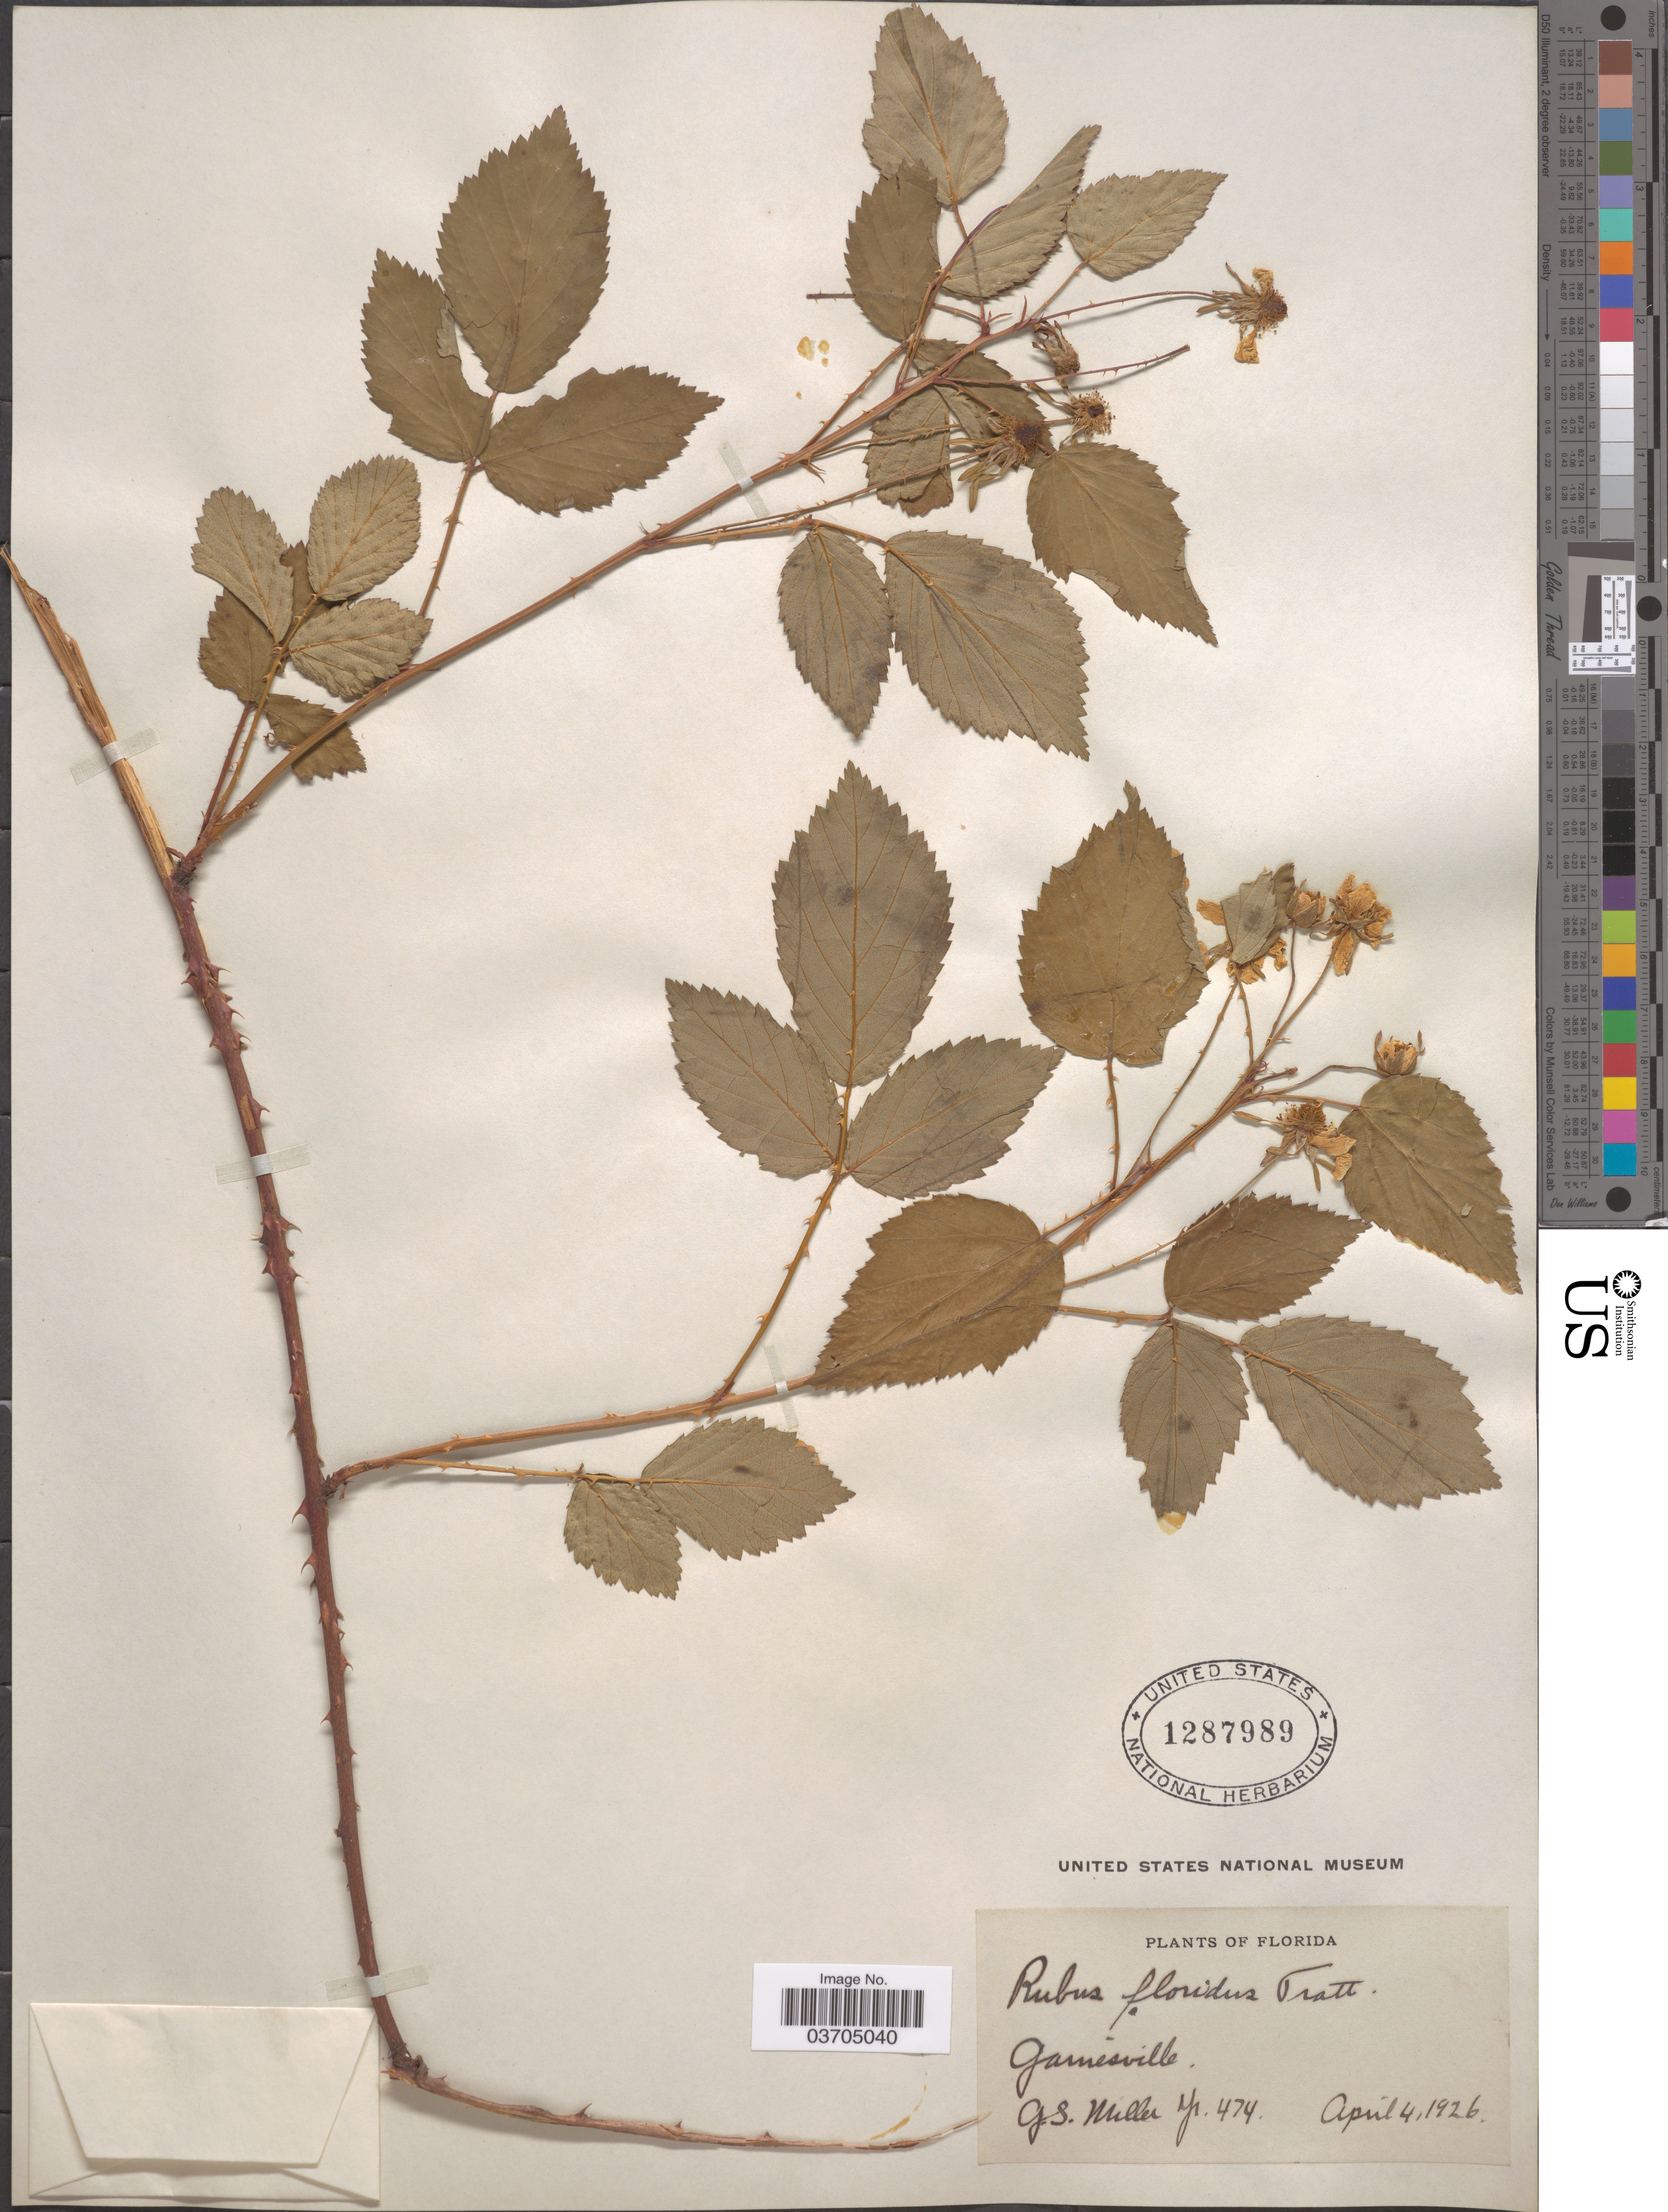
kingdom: Plantae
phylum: Tracheophyta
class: Magnoliopsida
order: Rosales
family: Rosaceae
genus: Rubus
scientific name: Rubus floridus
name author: Tratt.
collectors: G. S. Miller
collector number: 474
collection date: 1926-04-04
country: United States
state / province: Florida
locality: Gainesville.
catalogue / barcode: US 1287989